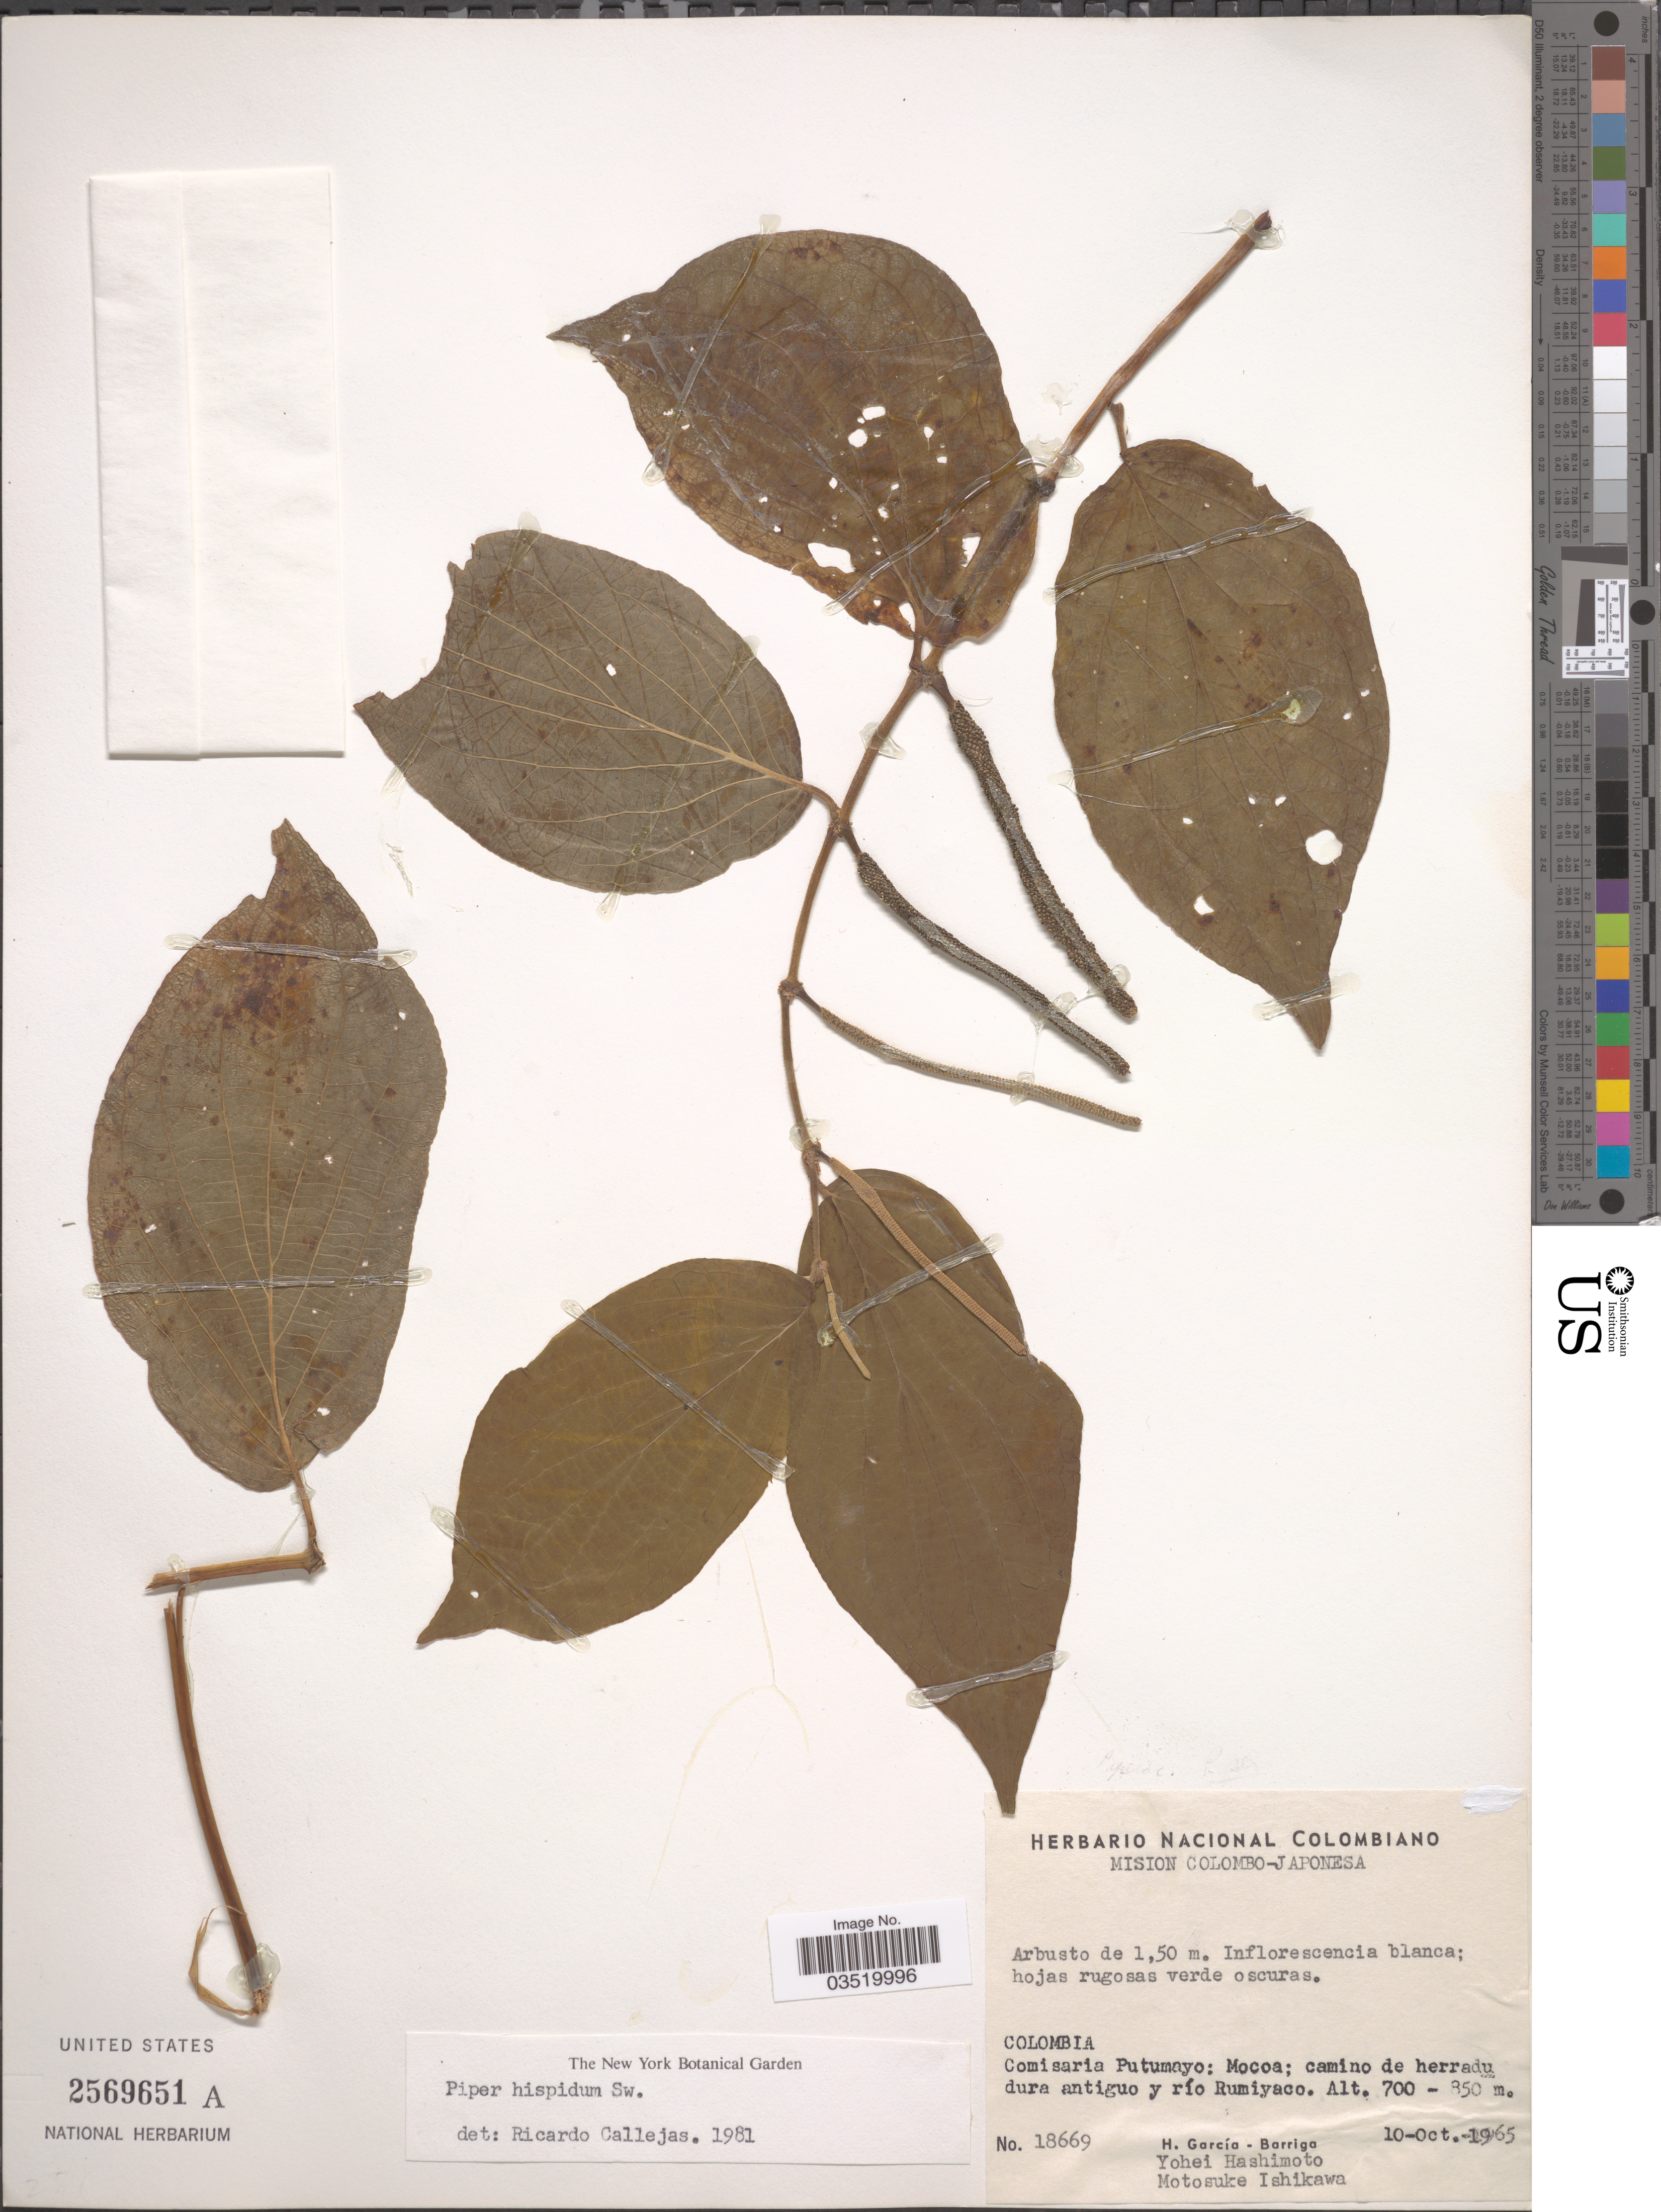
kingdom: Plantae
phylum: Tracheophyta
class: Magnoliopsida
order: Piperales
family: Piperaceae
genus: Piper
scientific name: Piper hispidum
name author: Sw.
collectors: H. García Barriga, Y. Hashimoto & M. Ishikawa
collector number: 18669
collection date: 1965-10-10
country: Colombia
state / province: Putumayo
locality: Comisaria Putumayo: Mocoa: camino de harradu dura antiguo y río Rumiyaco.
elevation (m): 700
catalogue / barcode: US 2569651A